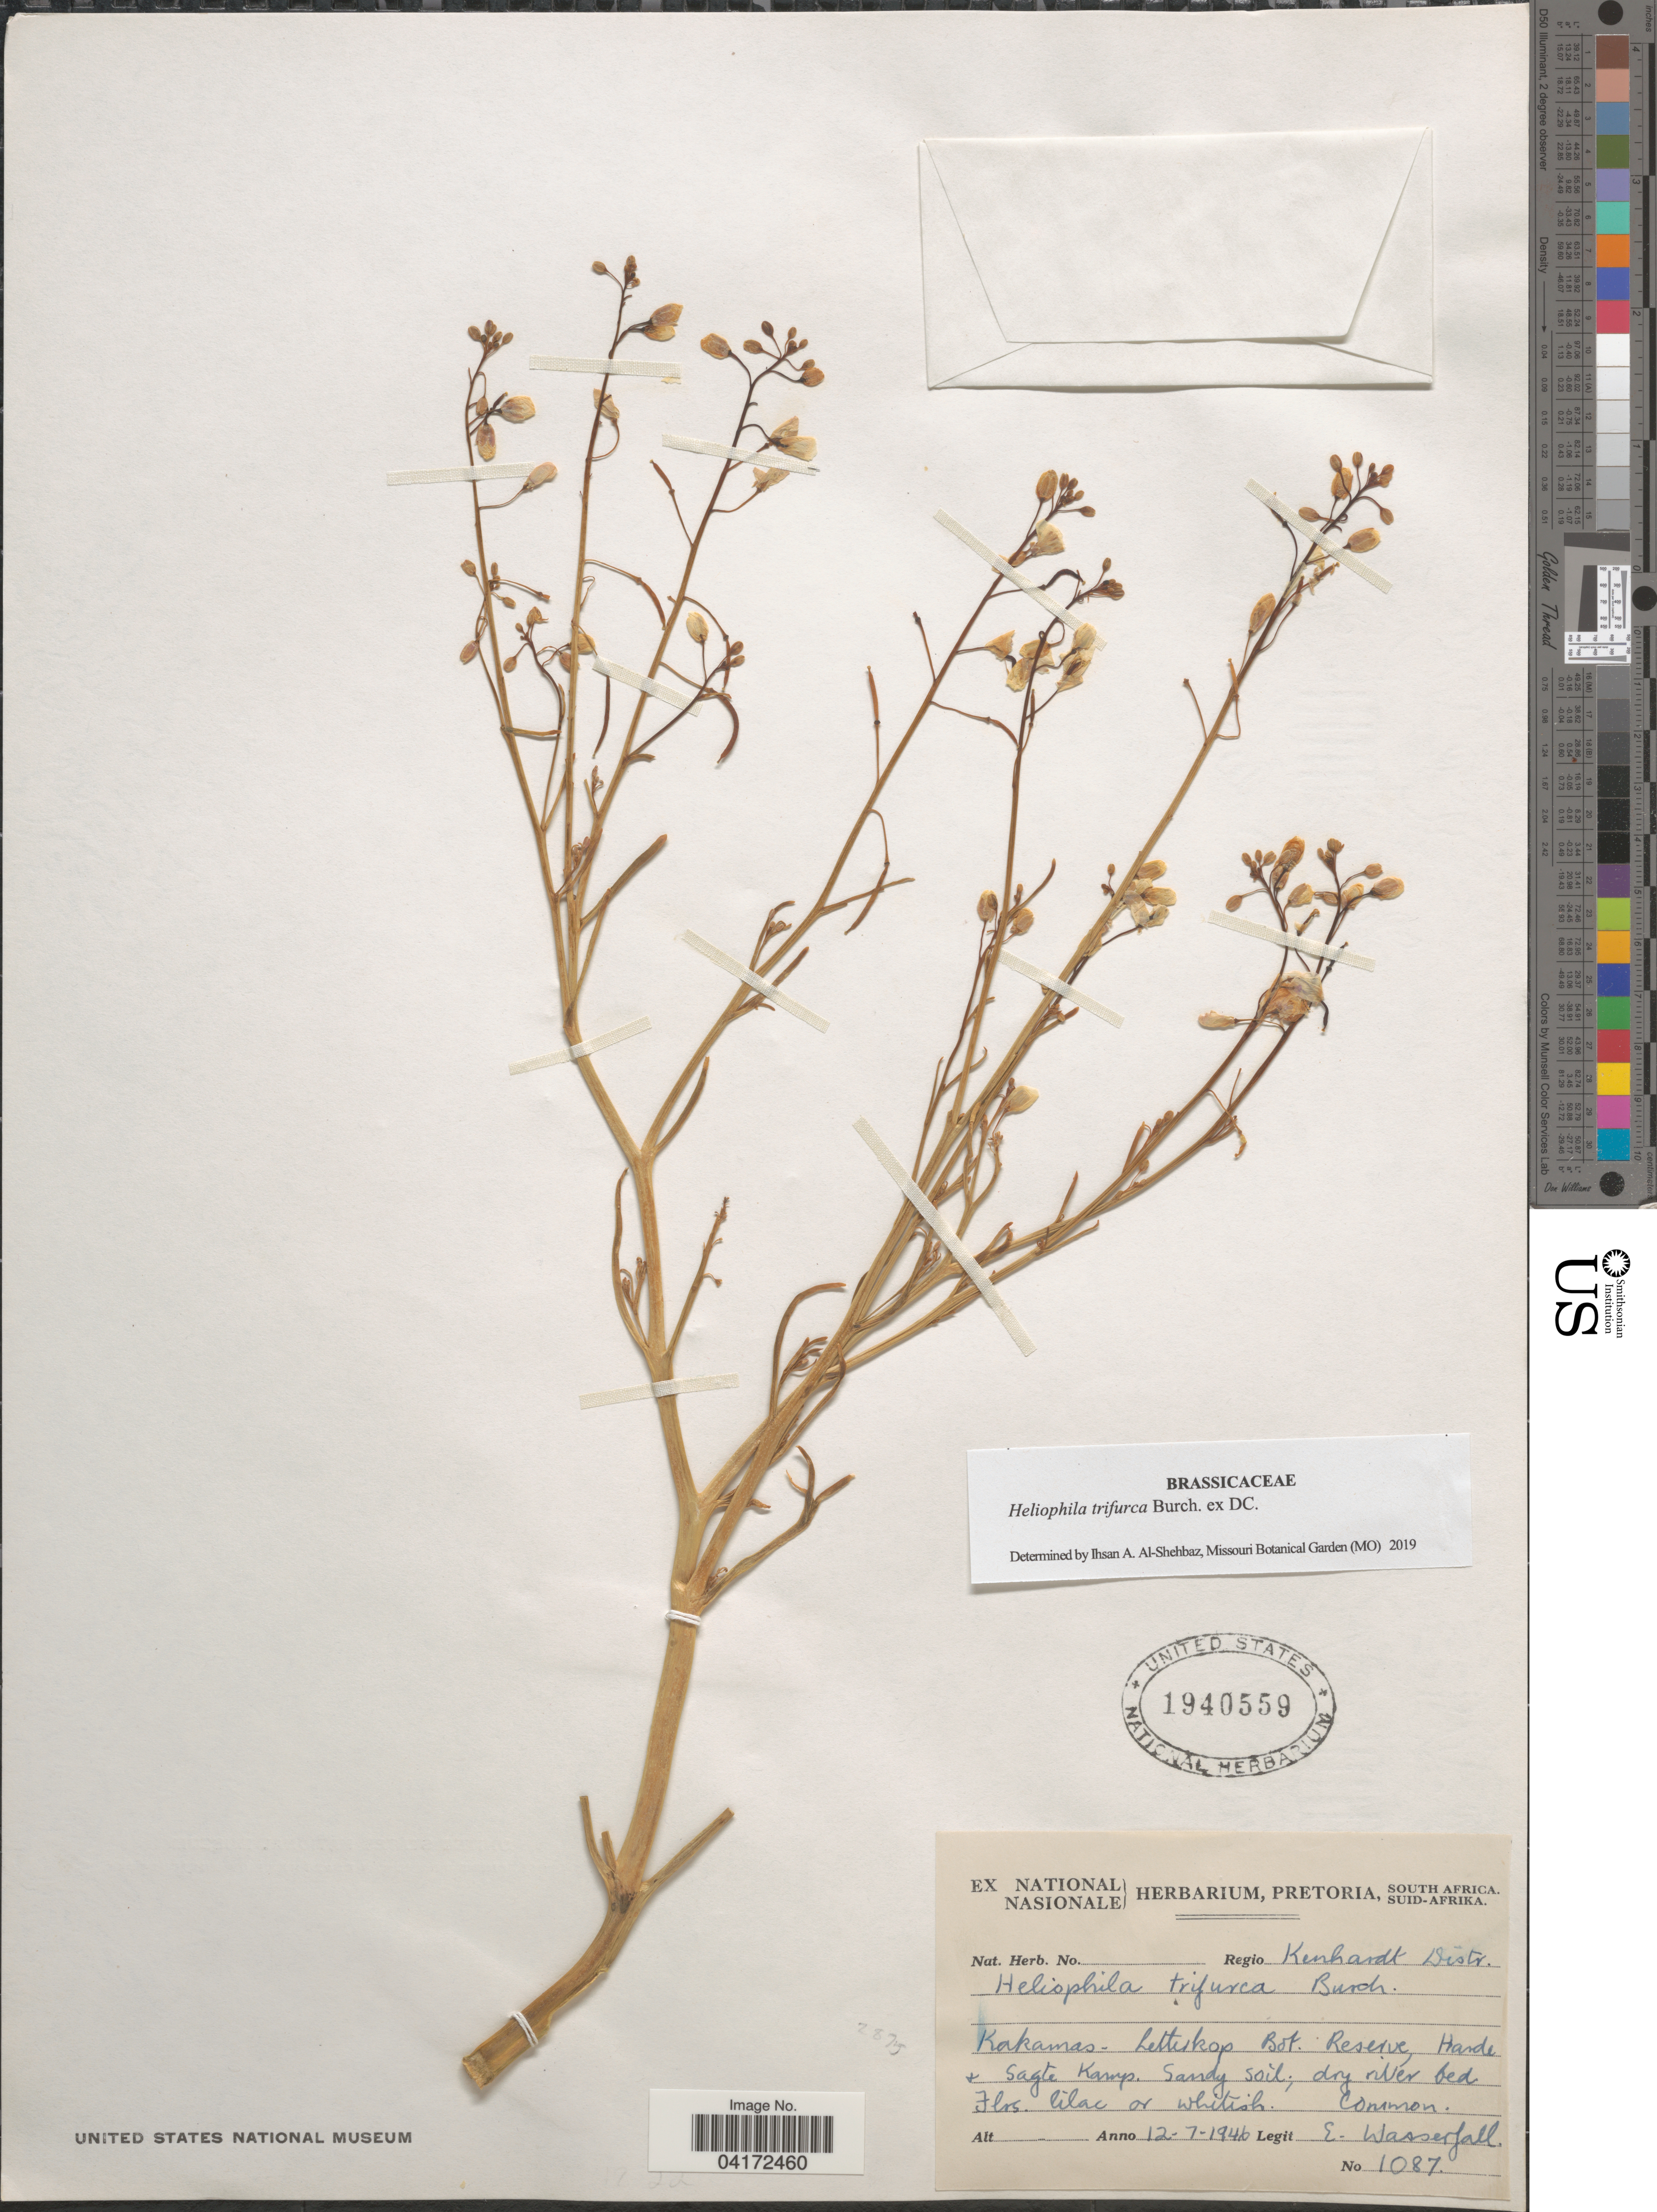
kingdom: Plantae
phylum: Tracheophyta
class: Magnoliopsida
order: Brassicales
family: Brassicaceae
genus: Heliophila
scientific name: Heliophila trifurca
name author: Burch. ex DC.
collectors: E. Wasserfall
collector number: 1087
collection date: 1946-07-12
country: South Africa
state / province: Northern Cape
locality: Regio Kenhardt Distr. Kakamas- Letterkop Bot. Reserve, Harde + Sagte Kamp.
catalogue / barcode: US 1940559